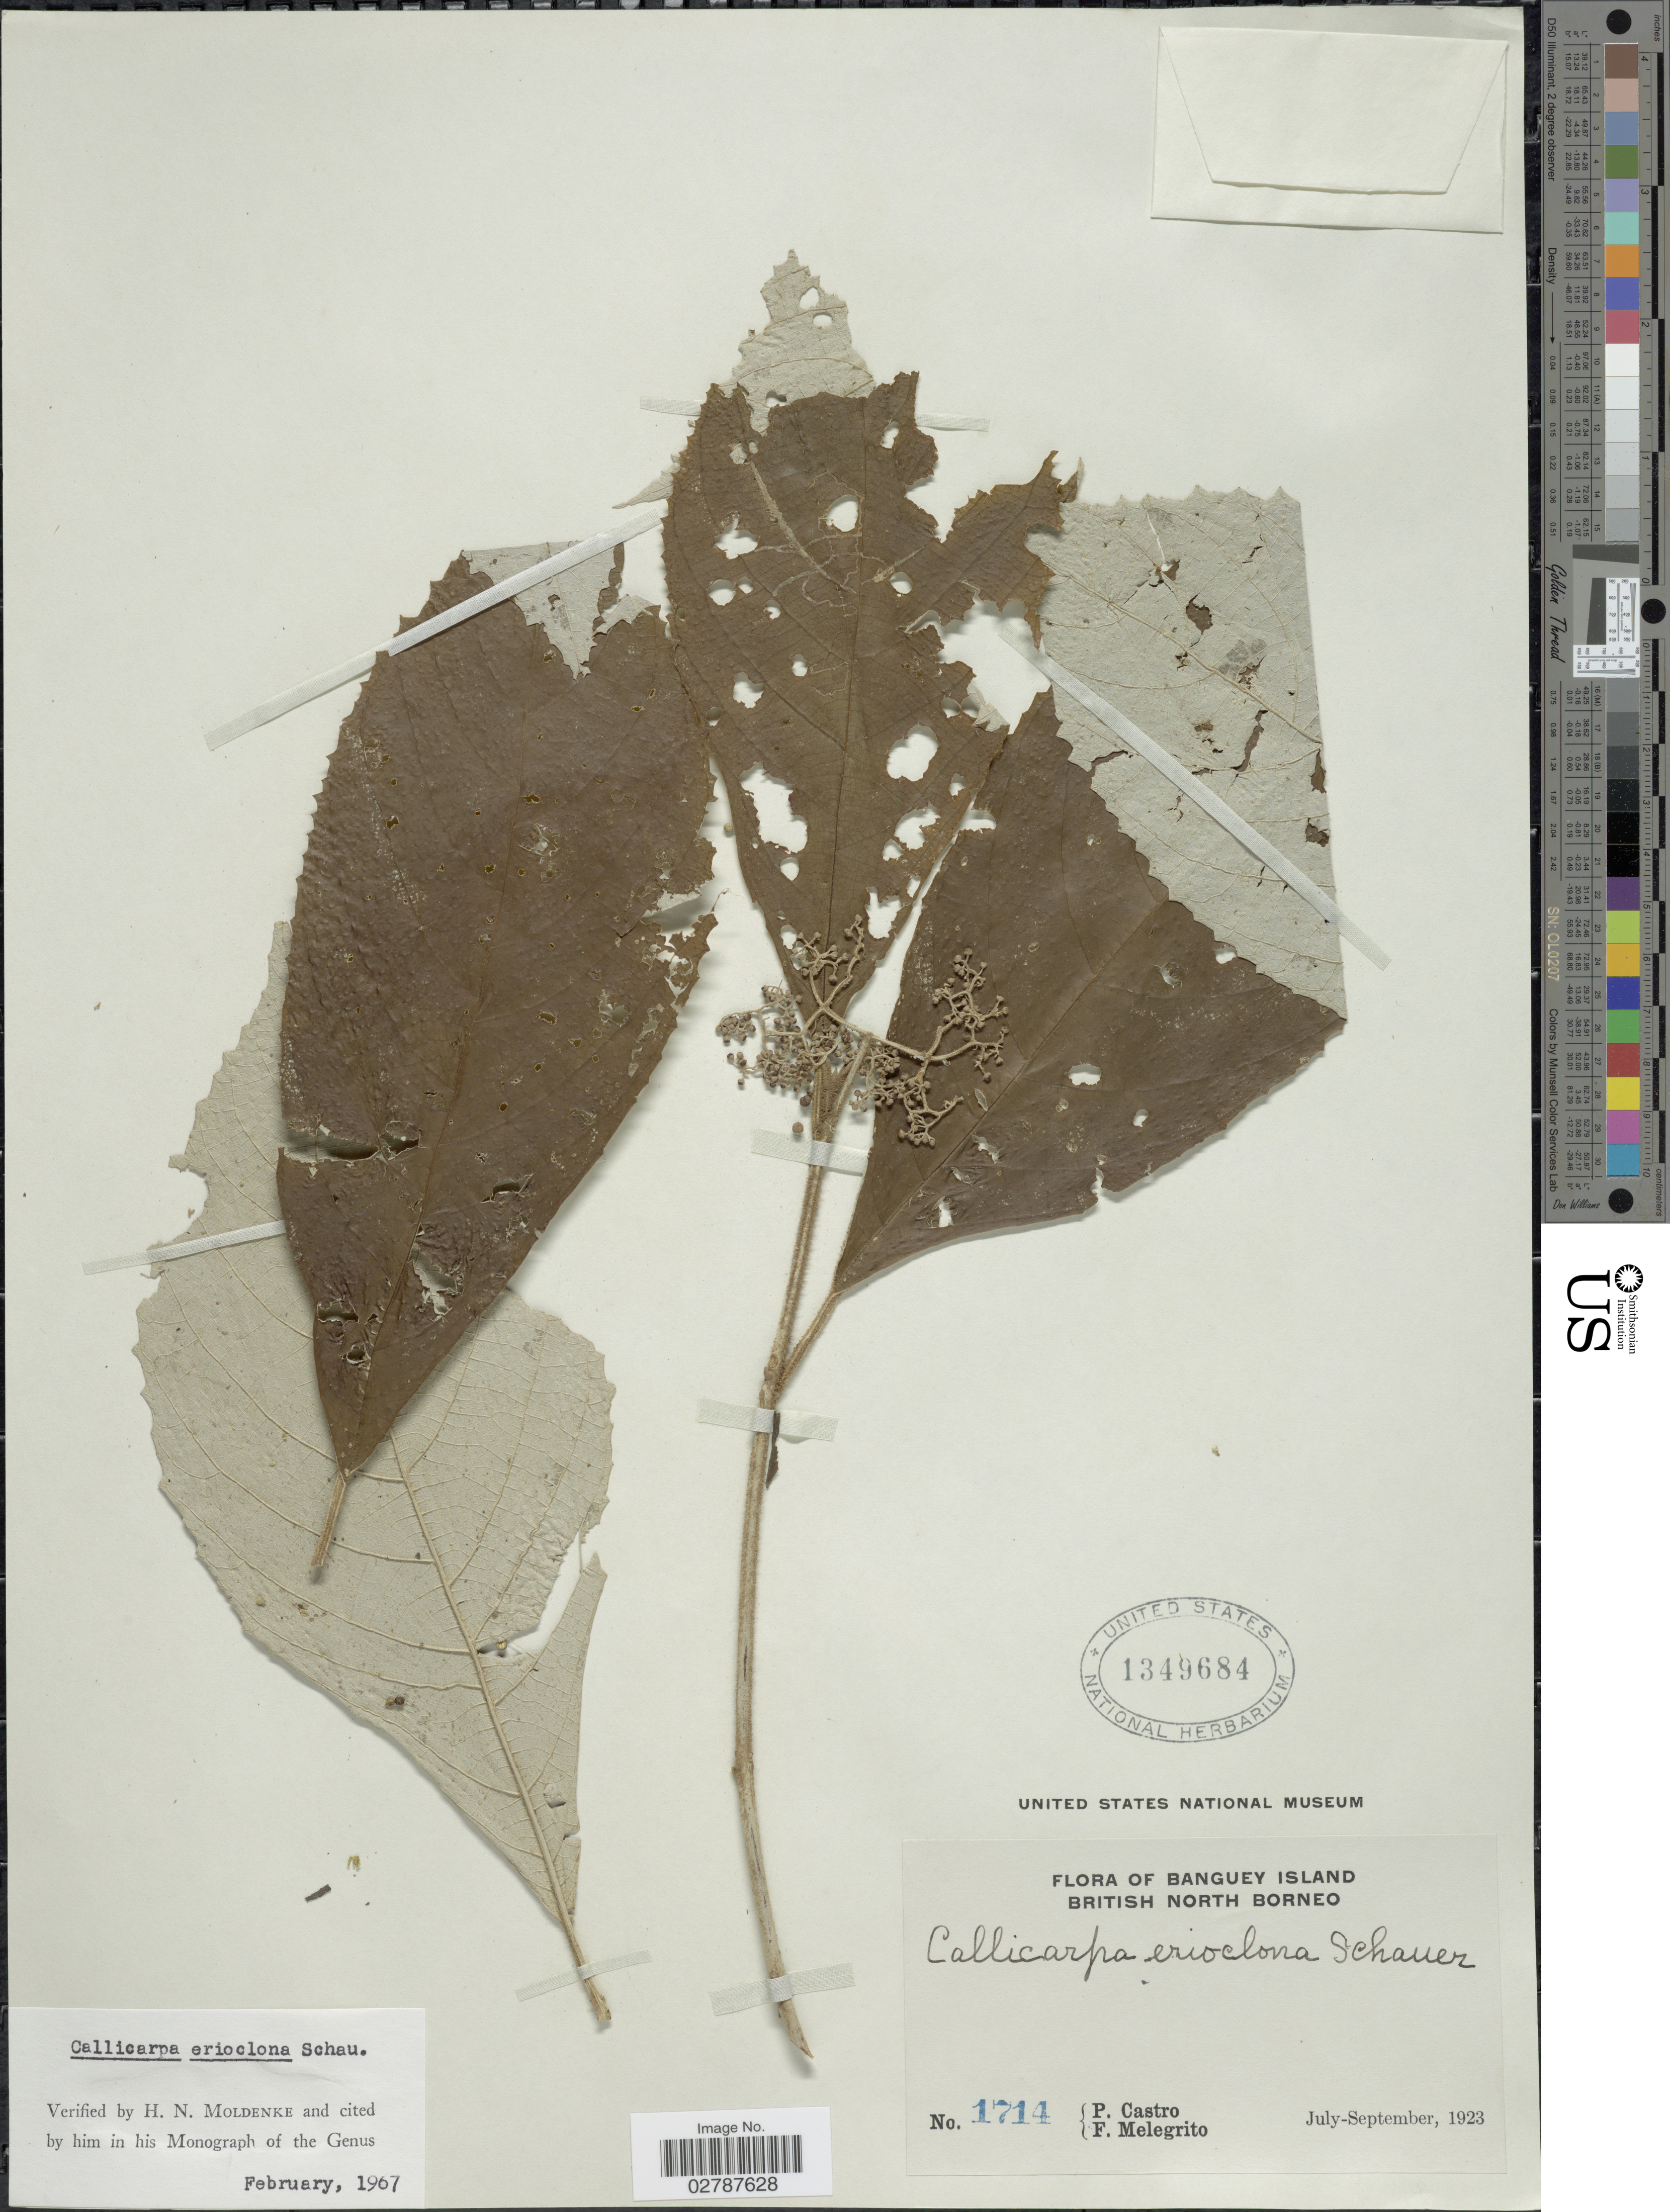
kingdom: Plantae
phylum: Tracheophyta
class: Magnoliopsida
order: Lamiales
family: Lamiaceae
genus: Callicarpa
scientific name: Callicarpa erioclona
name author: Schauer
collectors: P. Castro & F. Melegrito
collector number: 1714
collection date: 1923-07/1923-09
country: Malaysia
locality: Banguey Island. British North Borneo.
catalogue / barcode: US 1349684